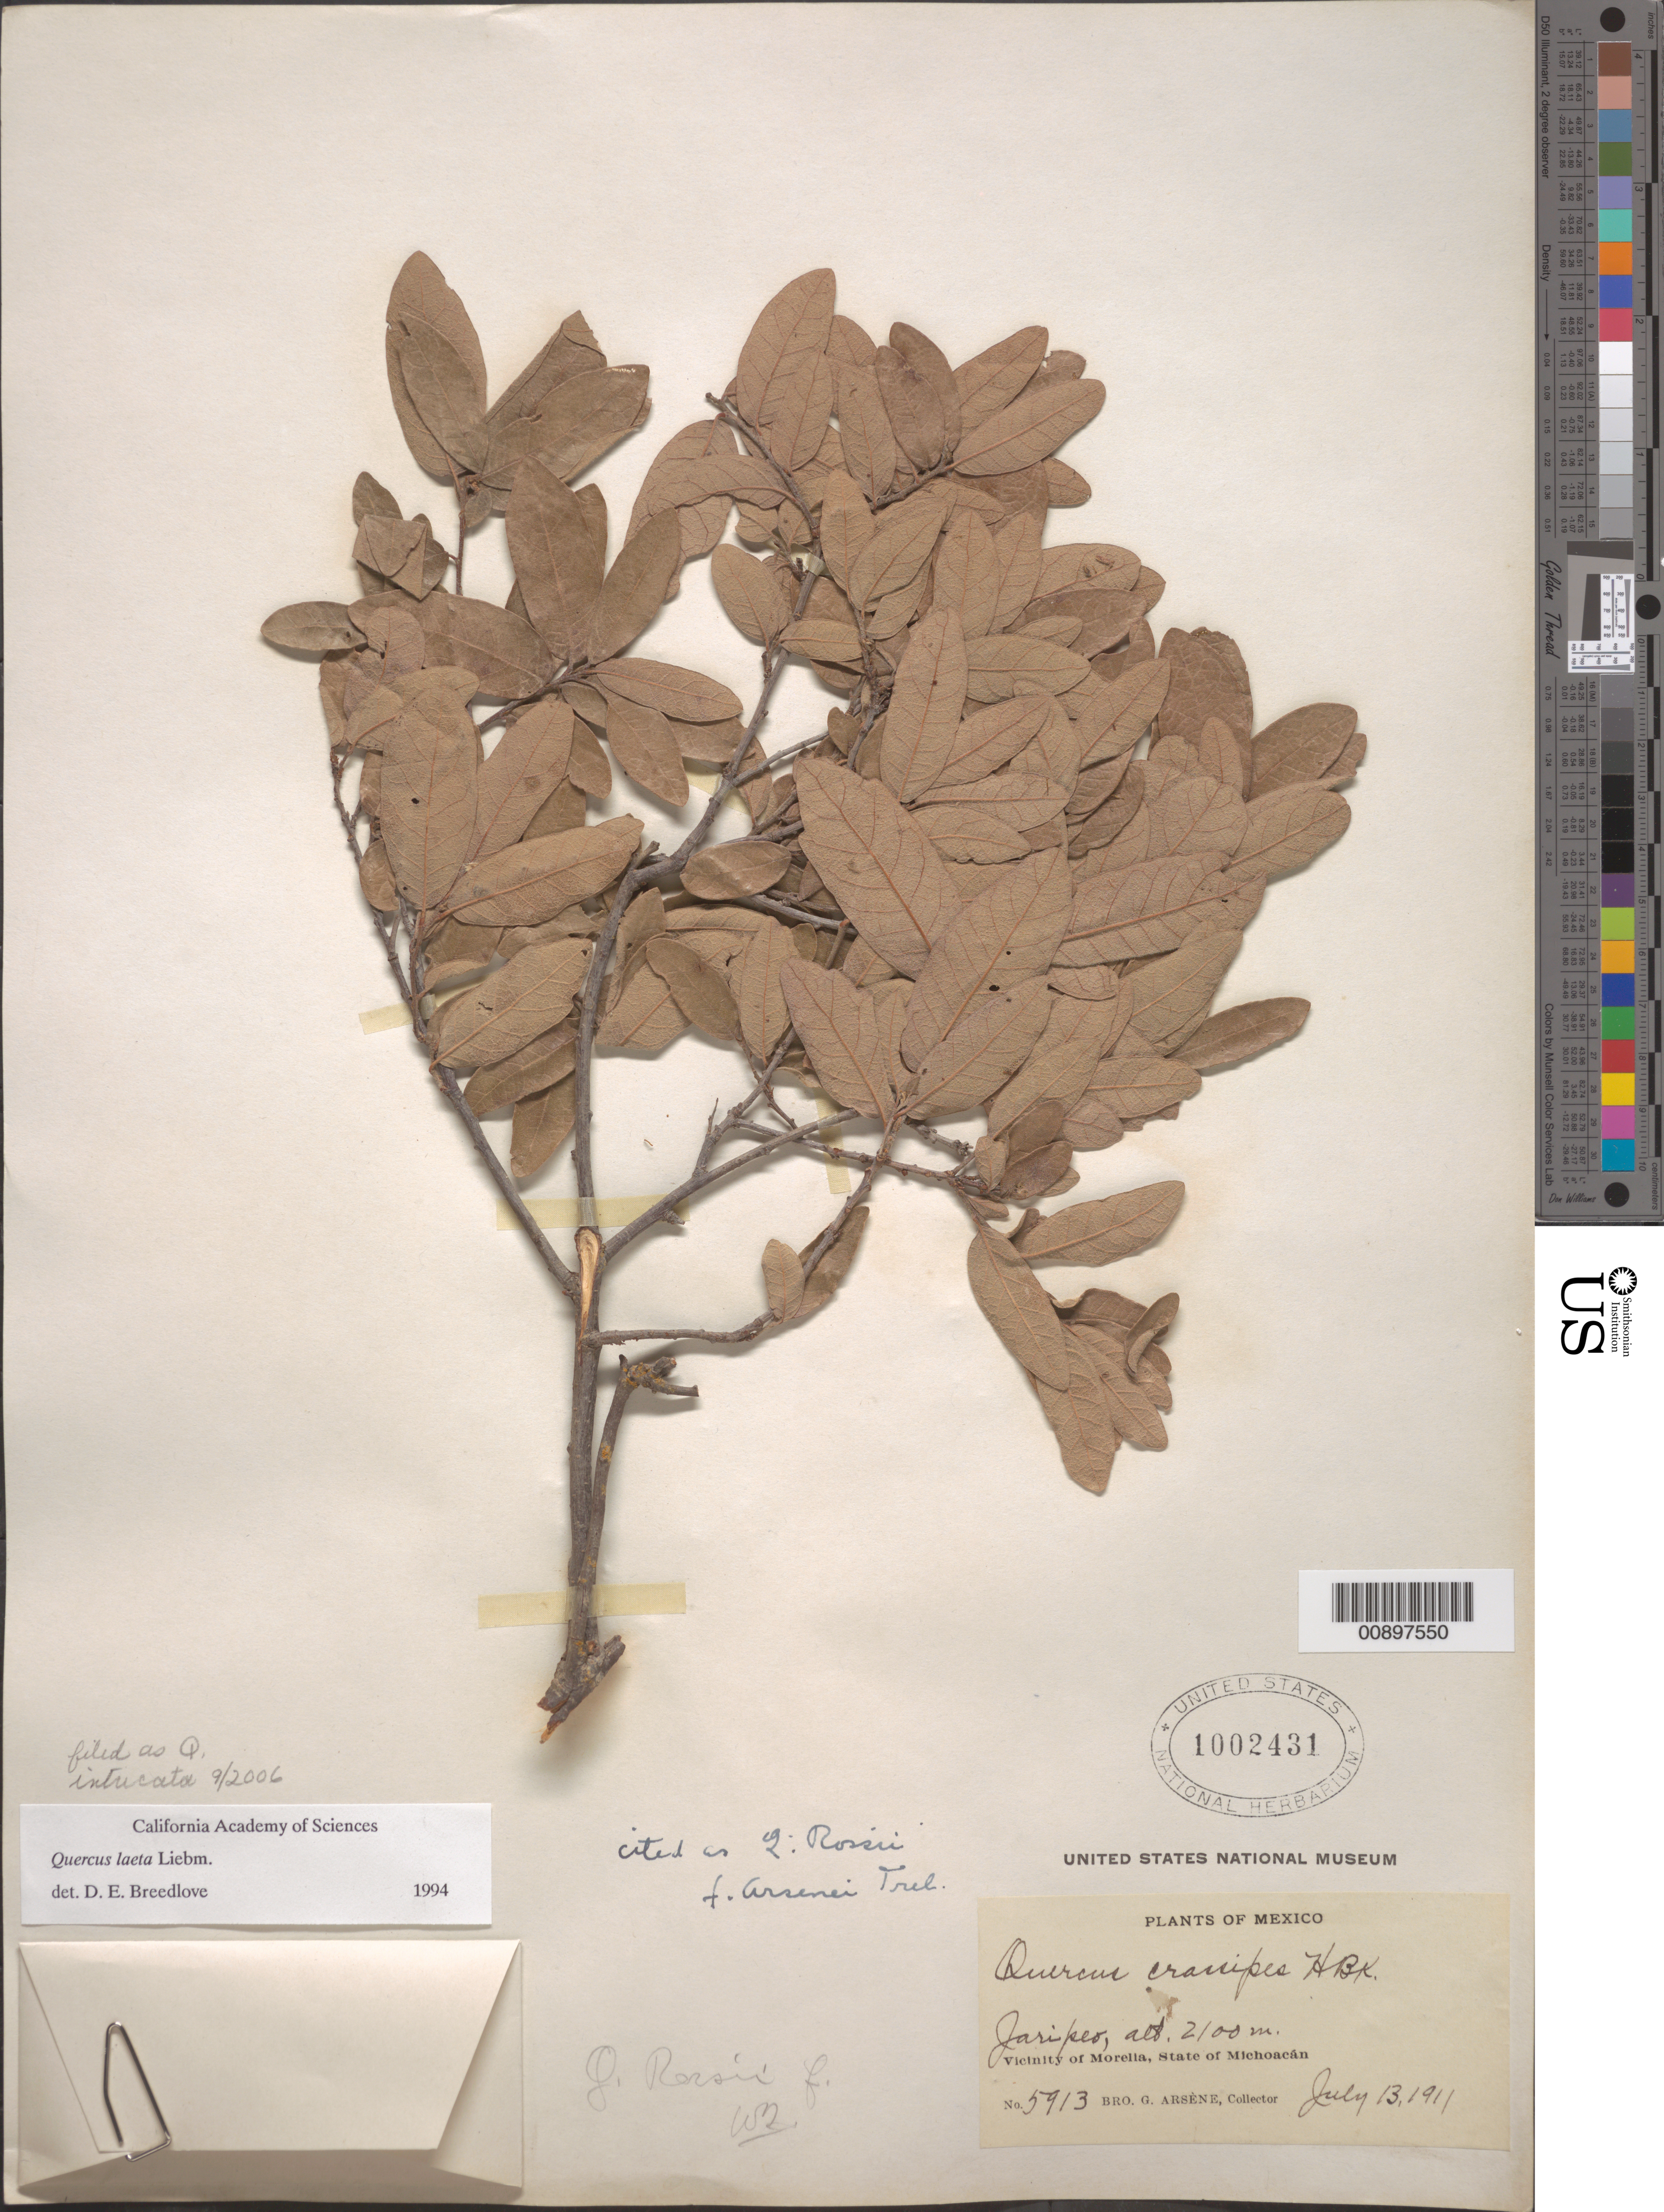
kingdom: Plantae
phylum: Tracheophyta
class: Magnoliopsida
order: Fagales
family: Fagaceae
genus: Quercus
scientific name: Quercus intricata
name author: Trel.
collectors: Bro. G. Arsène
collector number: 5913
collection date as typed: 13 Jul 1911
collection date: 1911-07-13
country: Mexico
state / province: Michoacán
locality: Jaripeo. Vicinity of Morelia, State of Michoacán.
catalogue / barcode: US 1002431